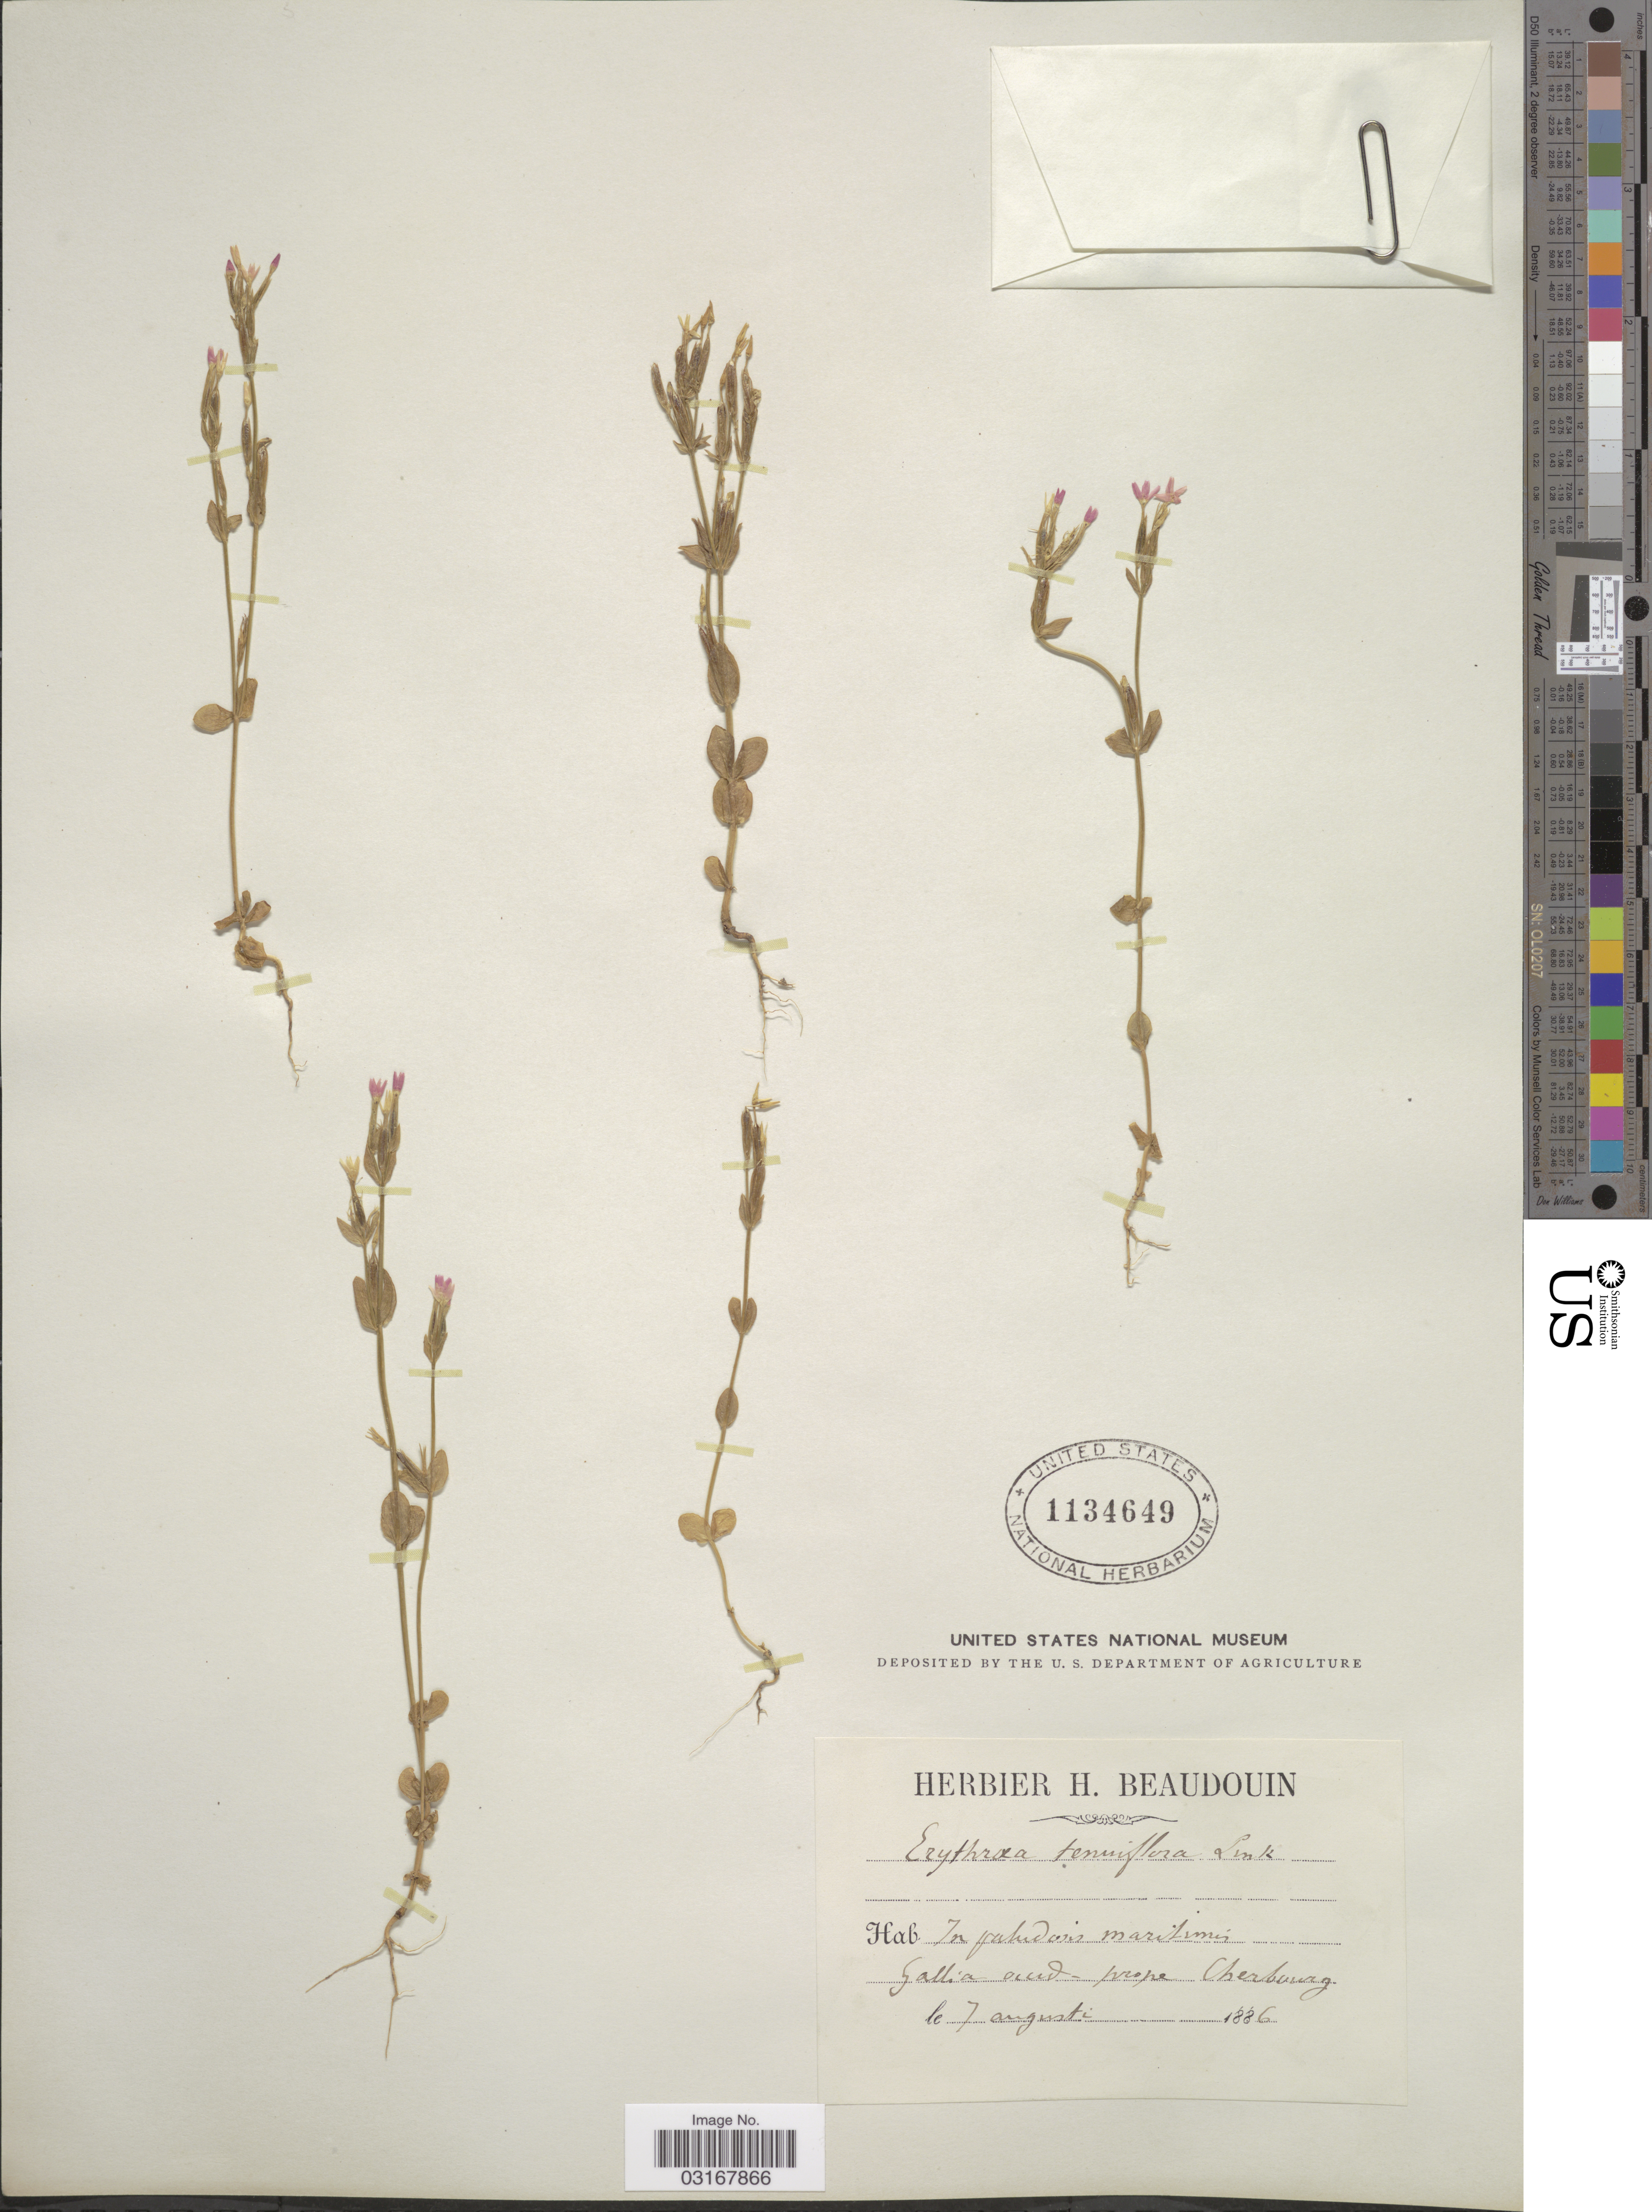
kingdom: Plantae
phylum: Tracheophyta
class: Magnoliopsida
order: Gentianales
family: Gentianaceae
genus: Centaurium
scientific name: Centaurium tenuiflorum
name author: (Hoffmanns. & Link) Fritsch ex Janch.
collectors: ex herb. H. Beaudouin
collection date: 1886-08-07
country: France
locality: Gallia occid. prope Cherbourg.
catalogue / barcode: US 1134649